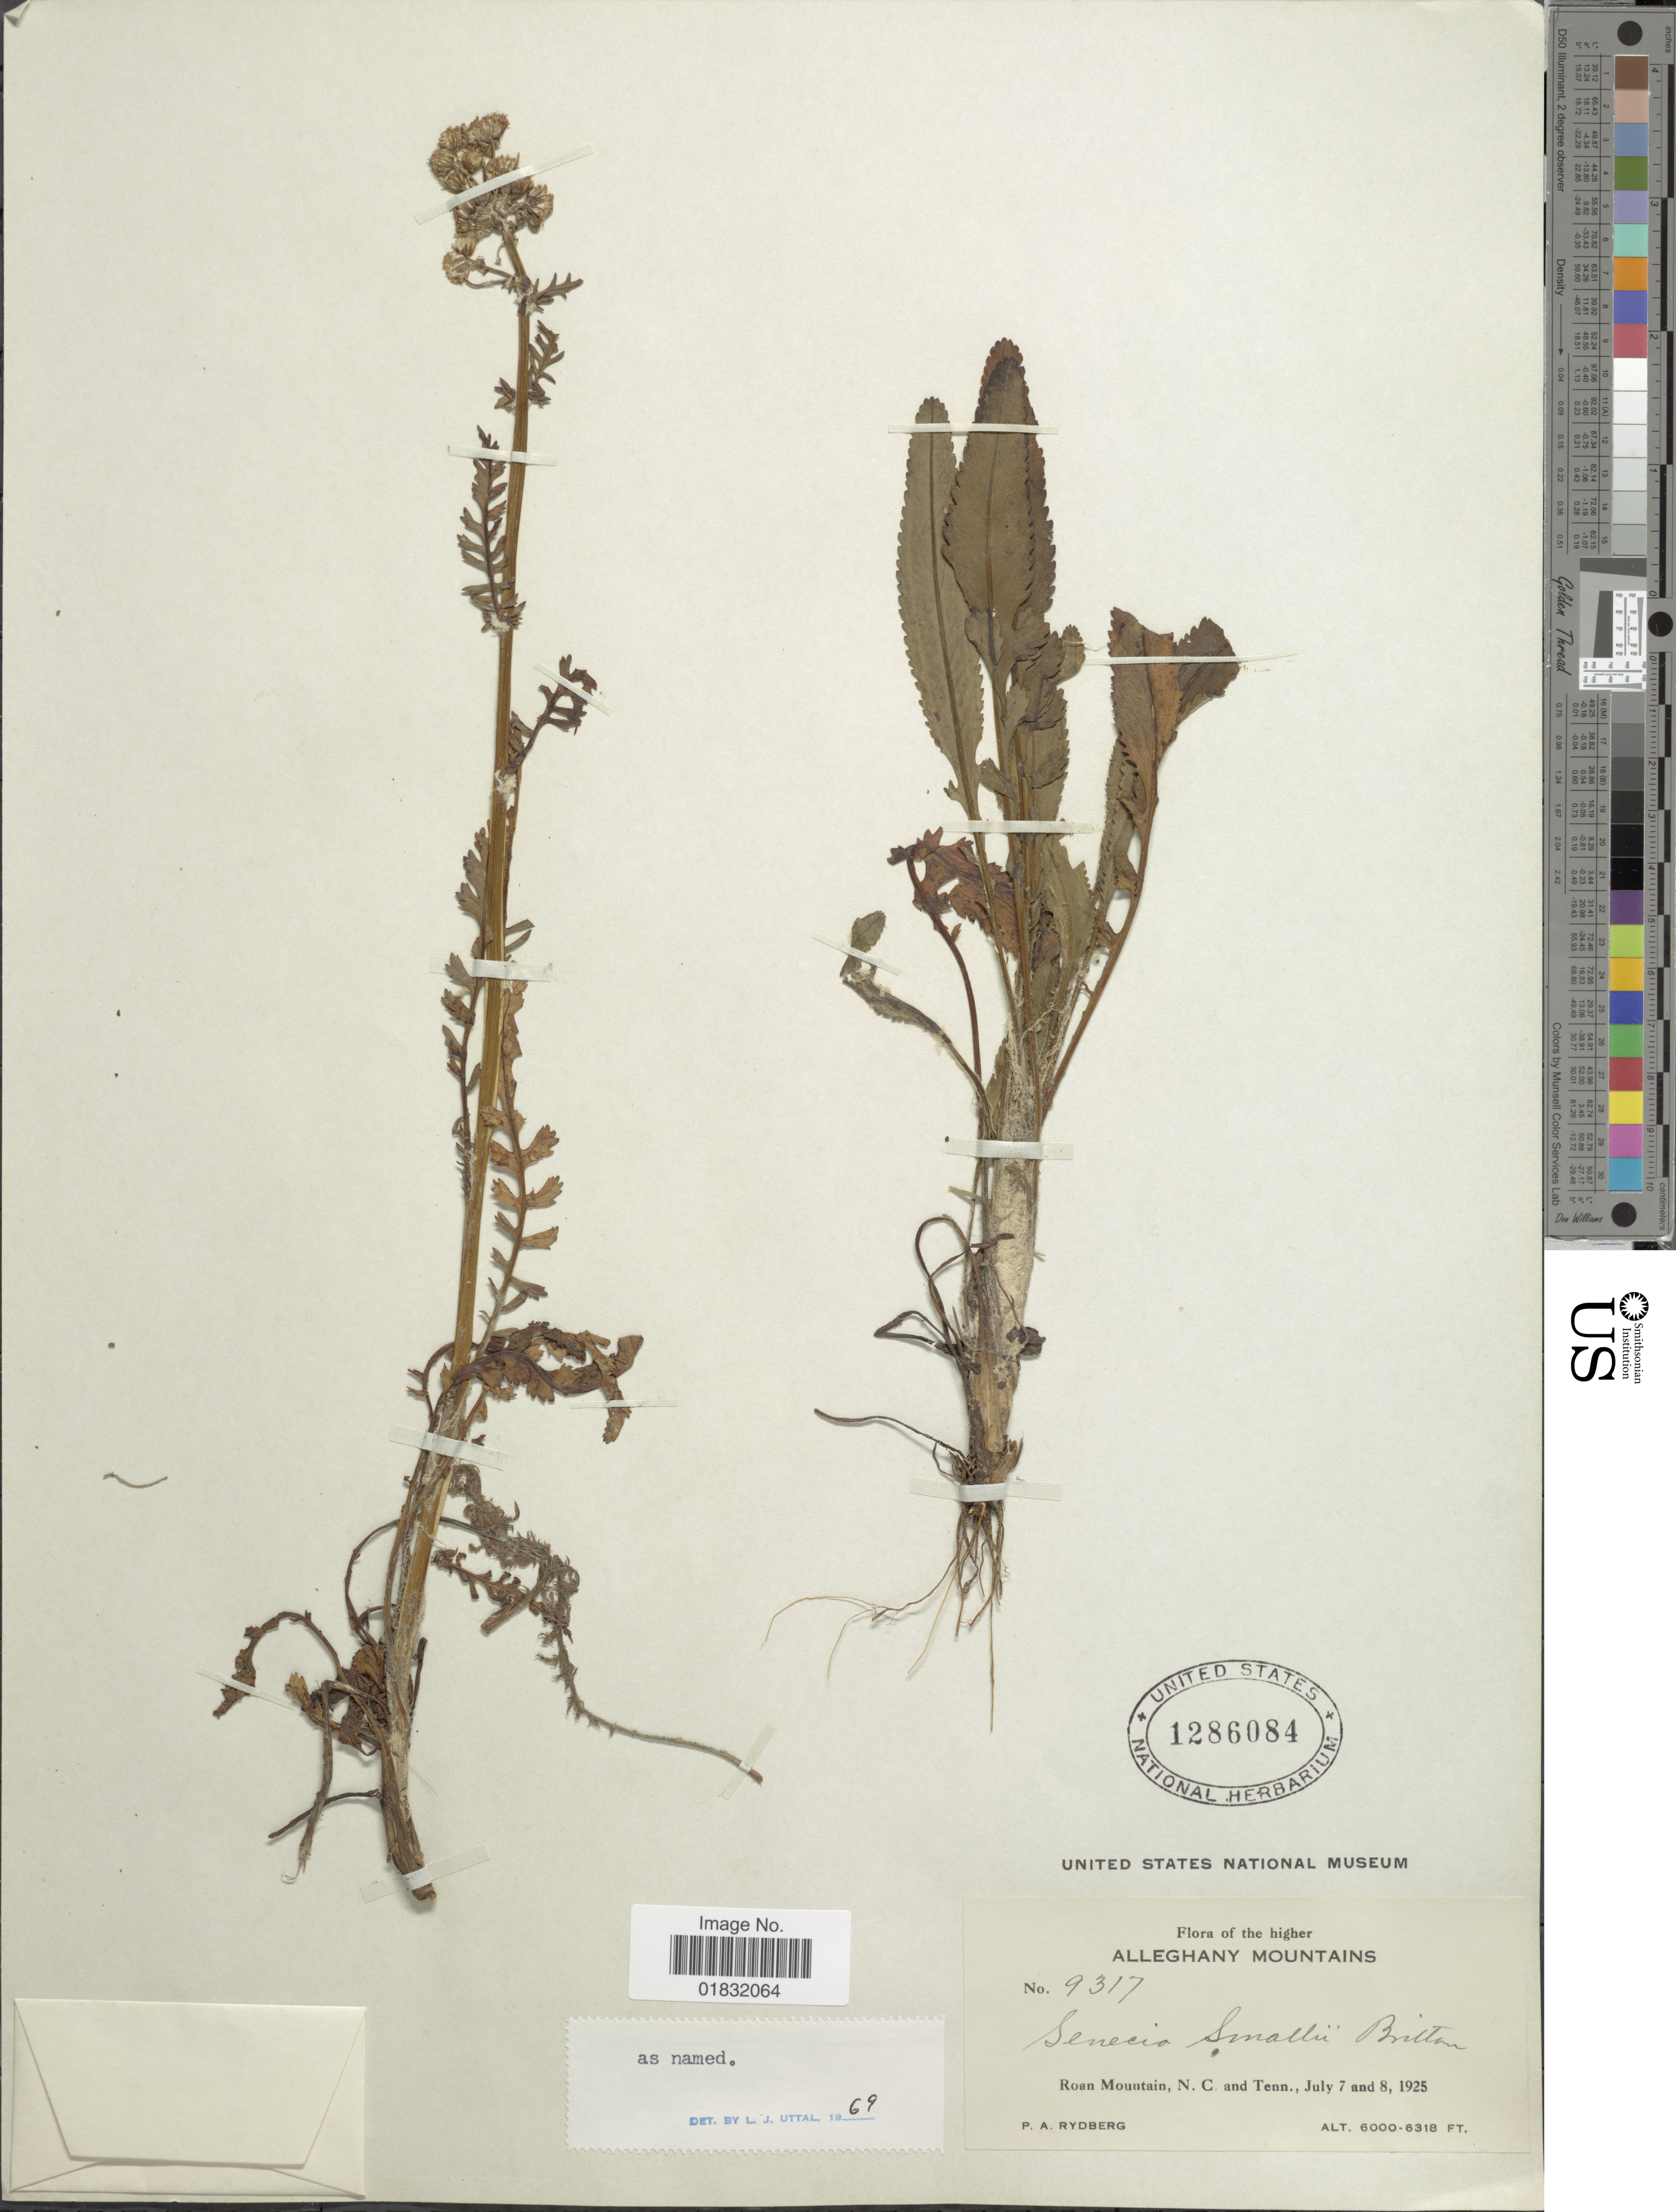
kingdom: Plantae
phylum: Tracheophyta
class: Magnoliopsida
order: Asterales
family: Asteraceae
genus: Packera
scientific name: Packera smallii Britton comb ined.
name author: Britton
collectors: P. A. Rydberg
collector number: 9317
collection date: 1925-07-07/1925-07-08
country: United States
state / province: Tennessee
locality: The higher Alleghany Mountains, Roan Mountain, N.C. and Tenn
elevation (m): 1829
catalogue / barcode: US 1286084